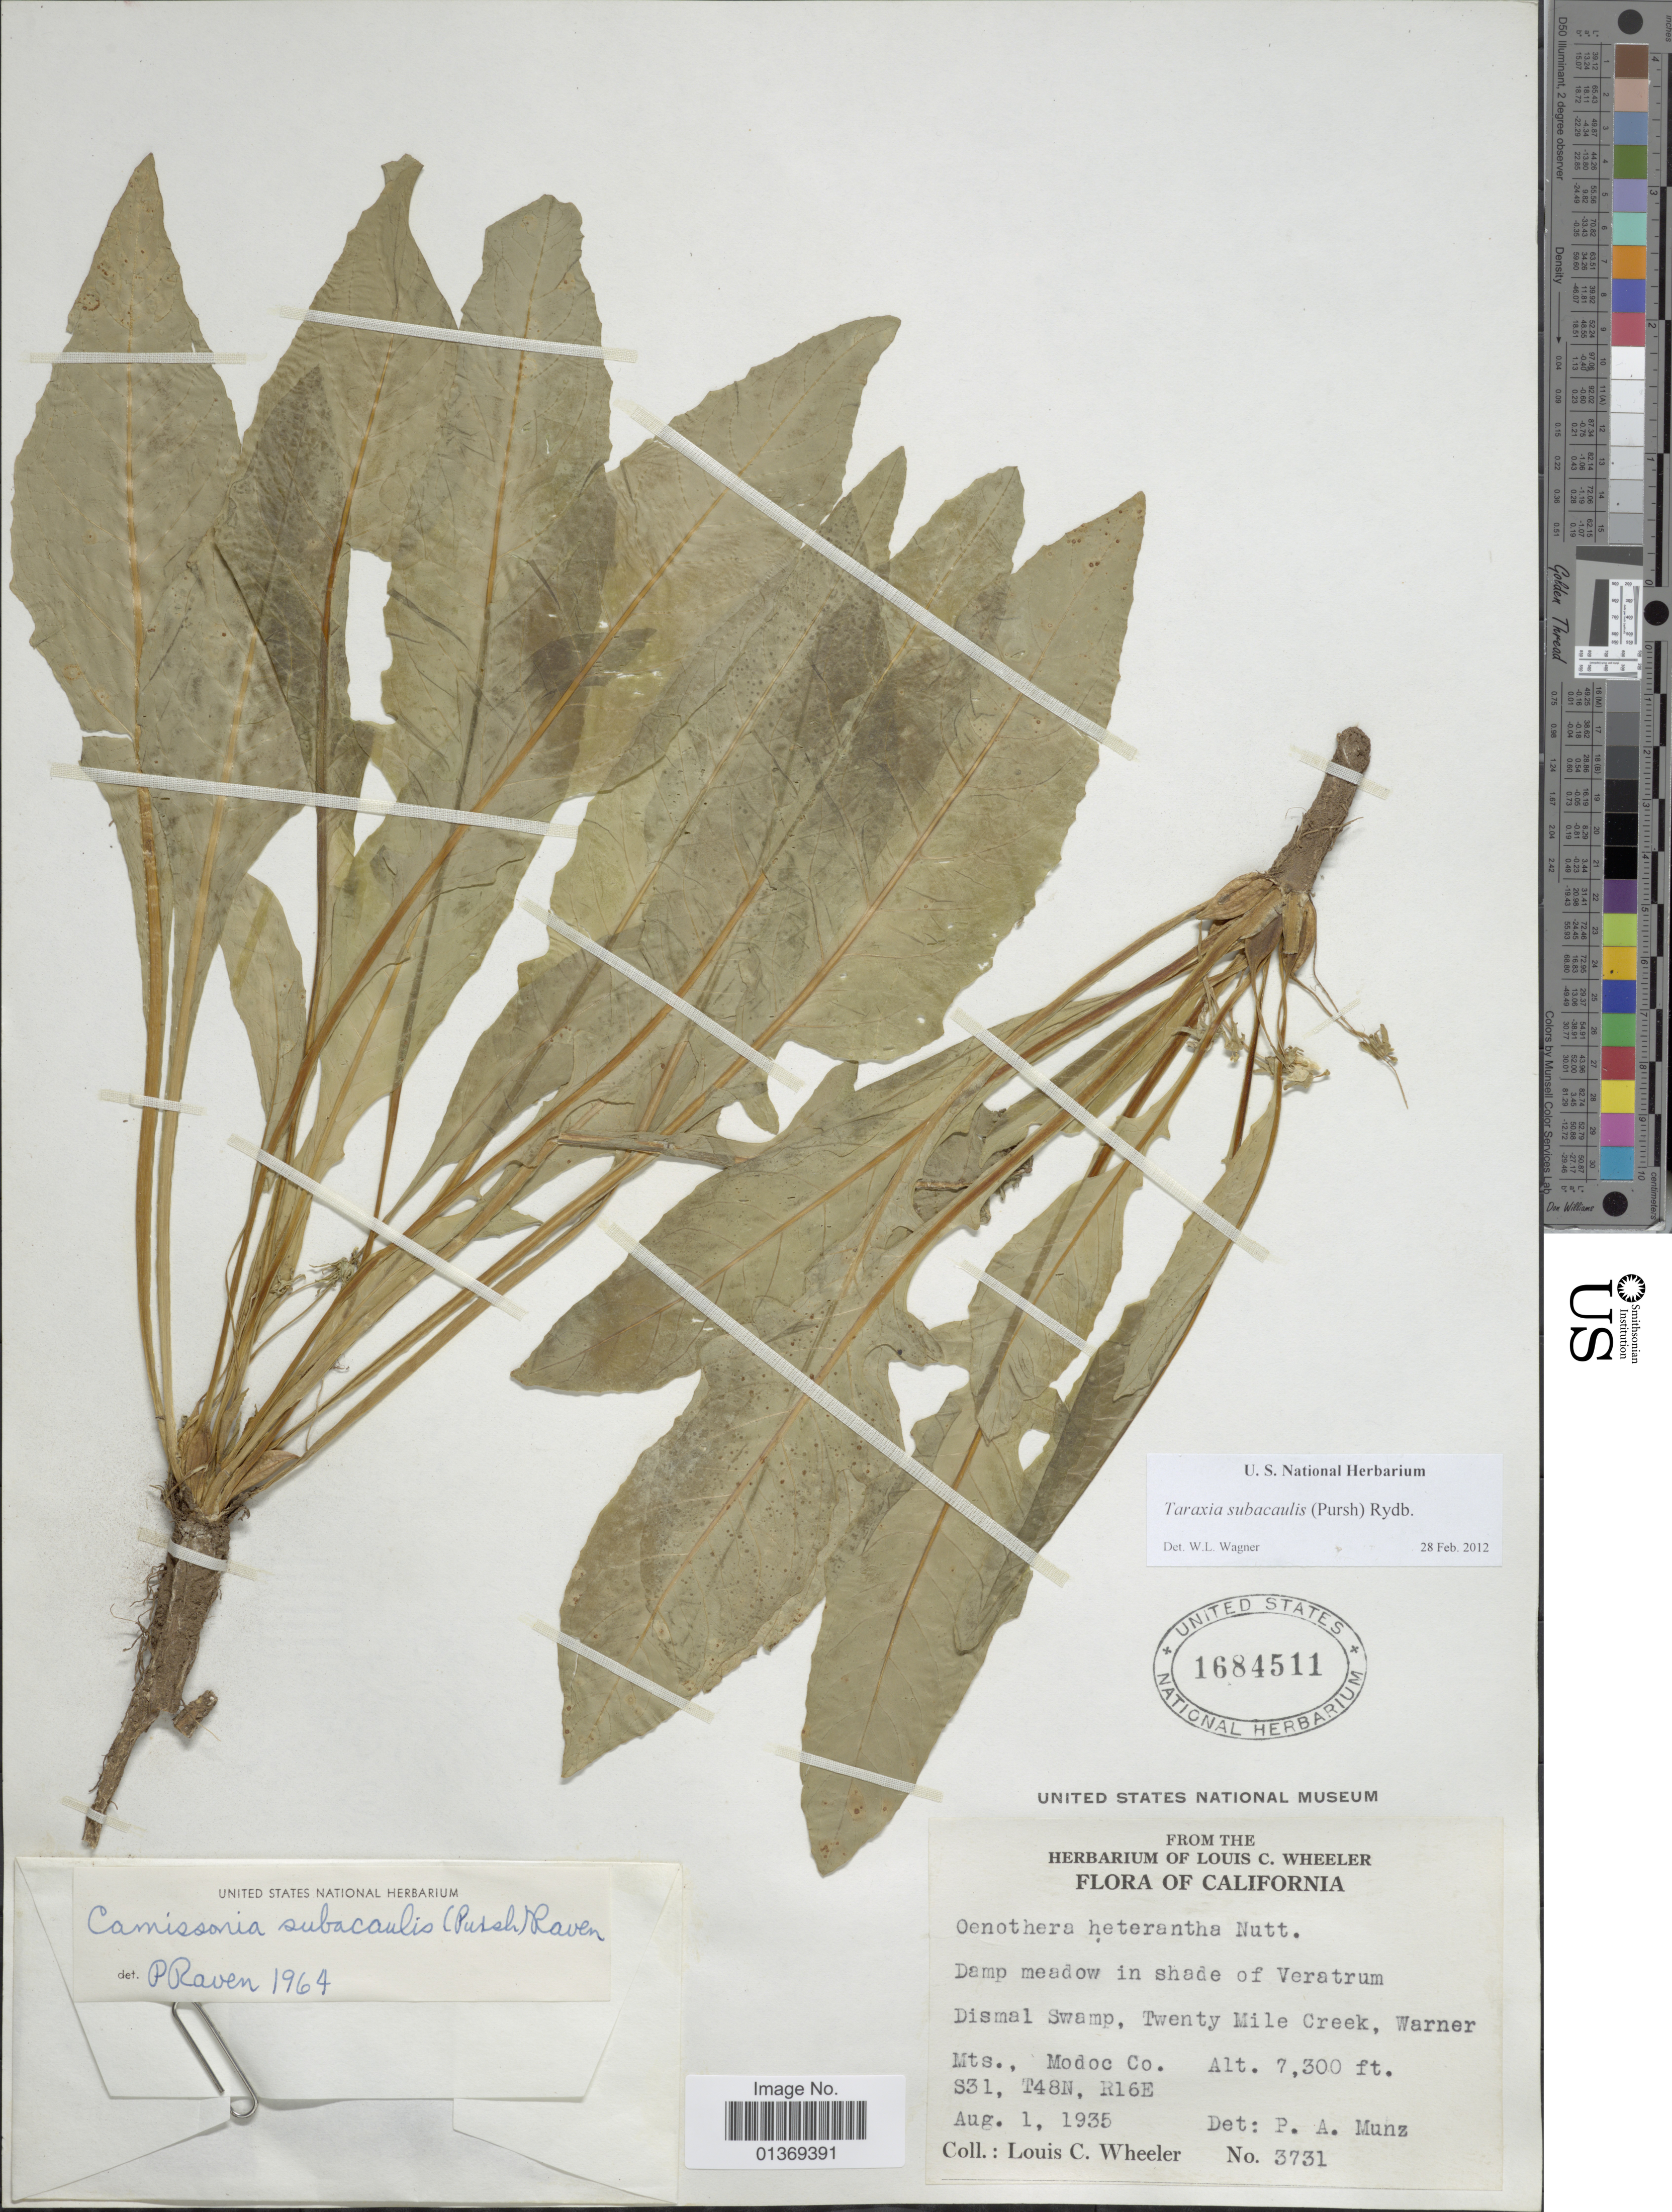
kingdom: Plantae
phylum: Tracheophyta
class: Magnoliopsida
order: Myrtales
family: Onagraceae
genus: Taraxia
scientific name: Taraxia subacaulis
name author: (Pursh) Rydb.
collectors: L. C. Wheeler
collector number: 3731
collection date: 1935-08-01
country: United States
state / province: California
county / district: Modoc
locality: Dismal Swamp, Twenty Mile Creek, Warner Mts., Modoc Co, S31, T48N, R16E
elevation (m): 2225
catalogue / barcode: US 1684511